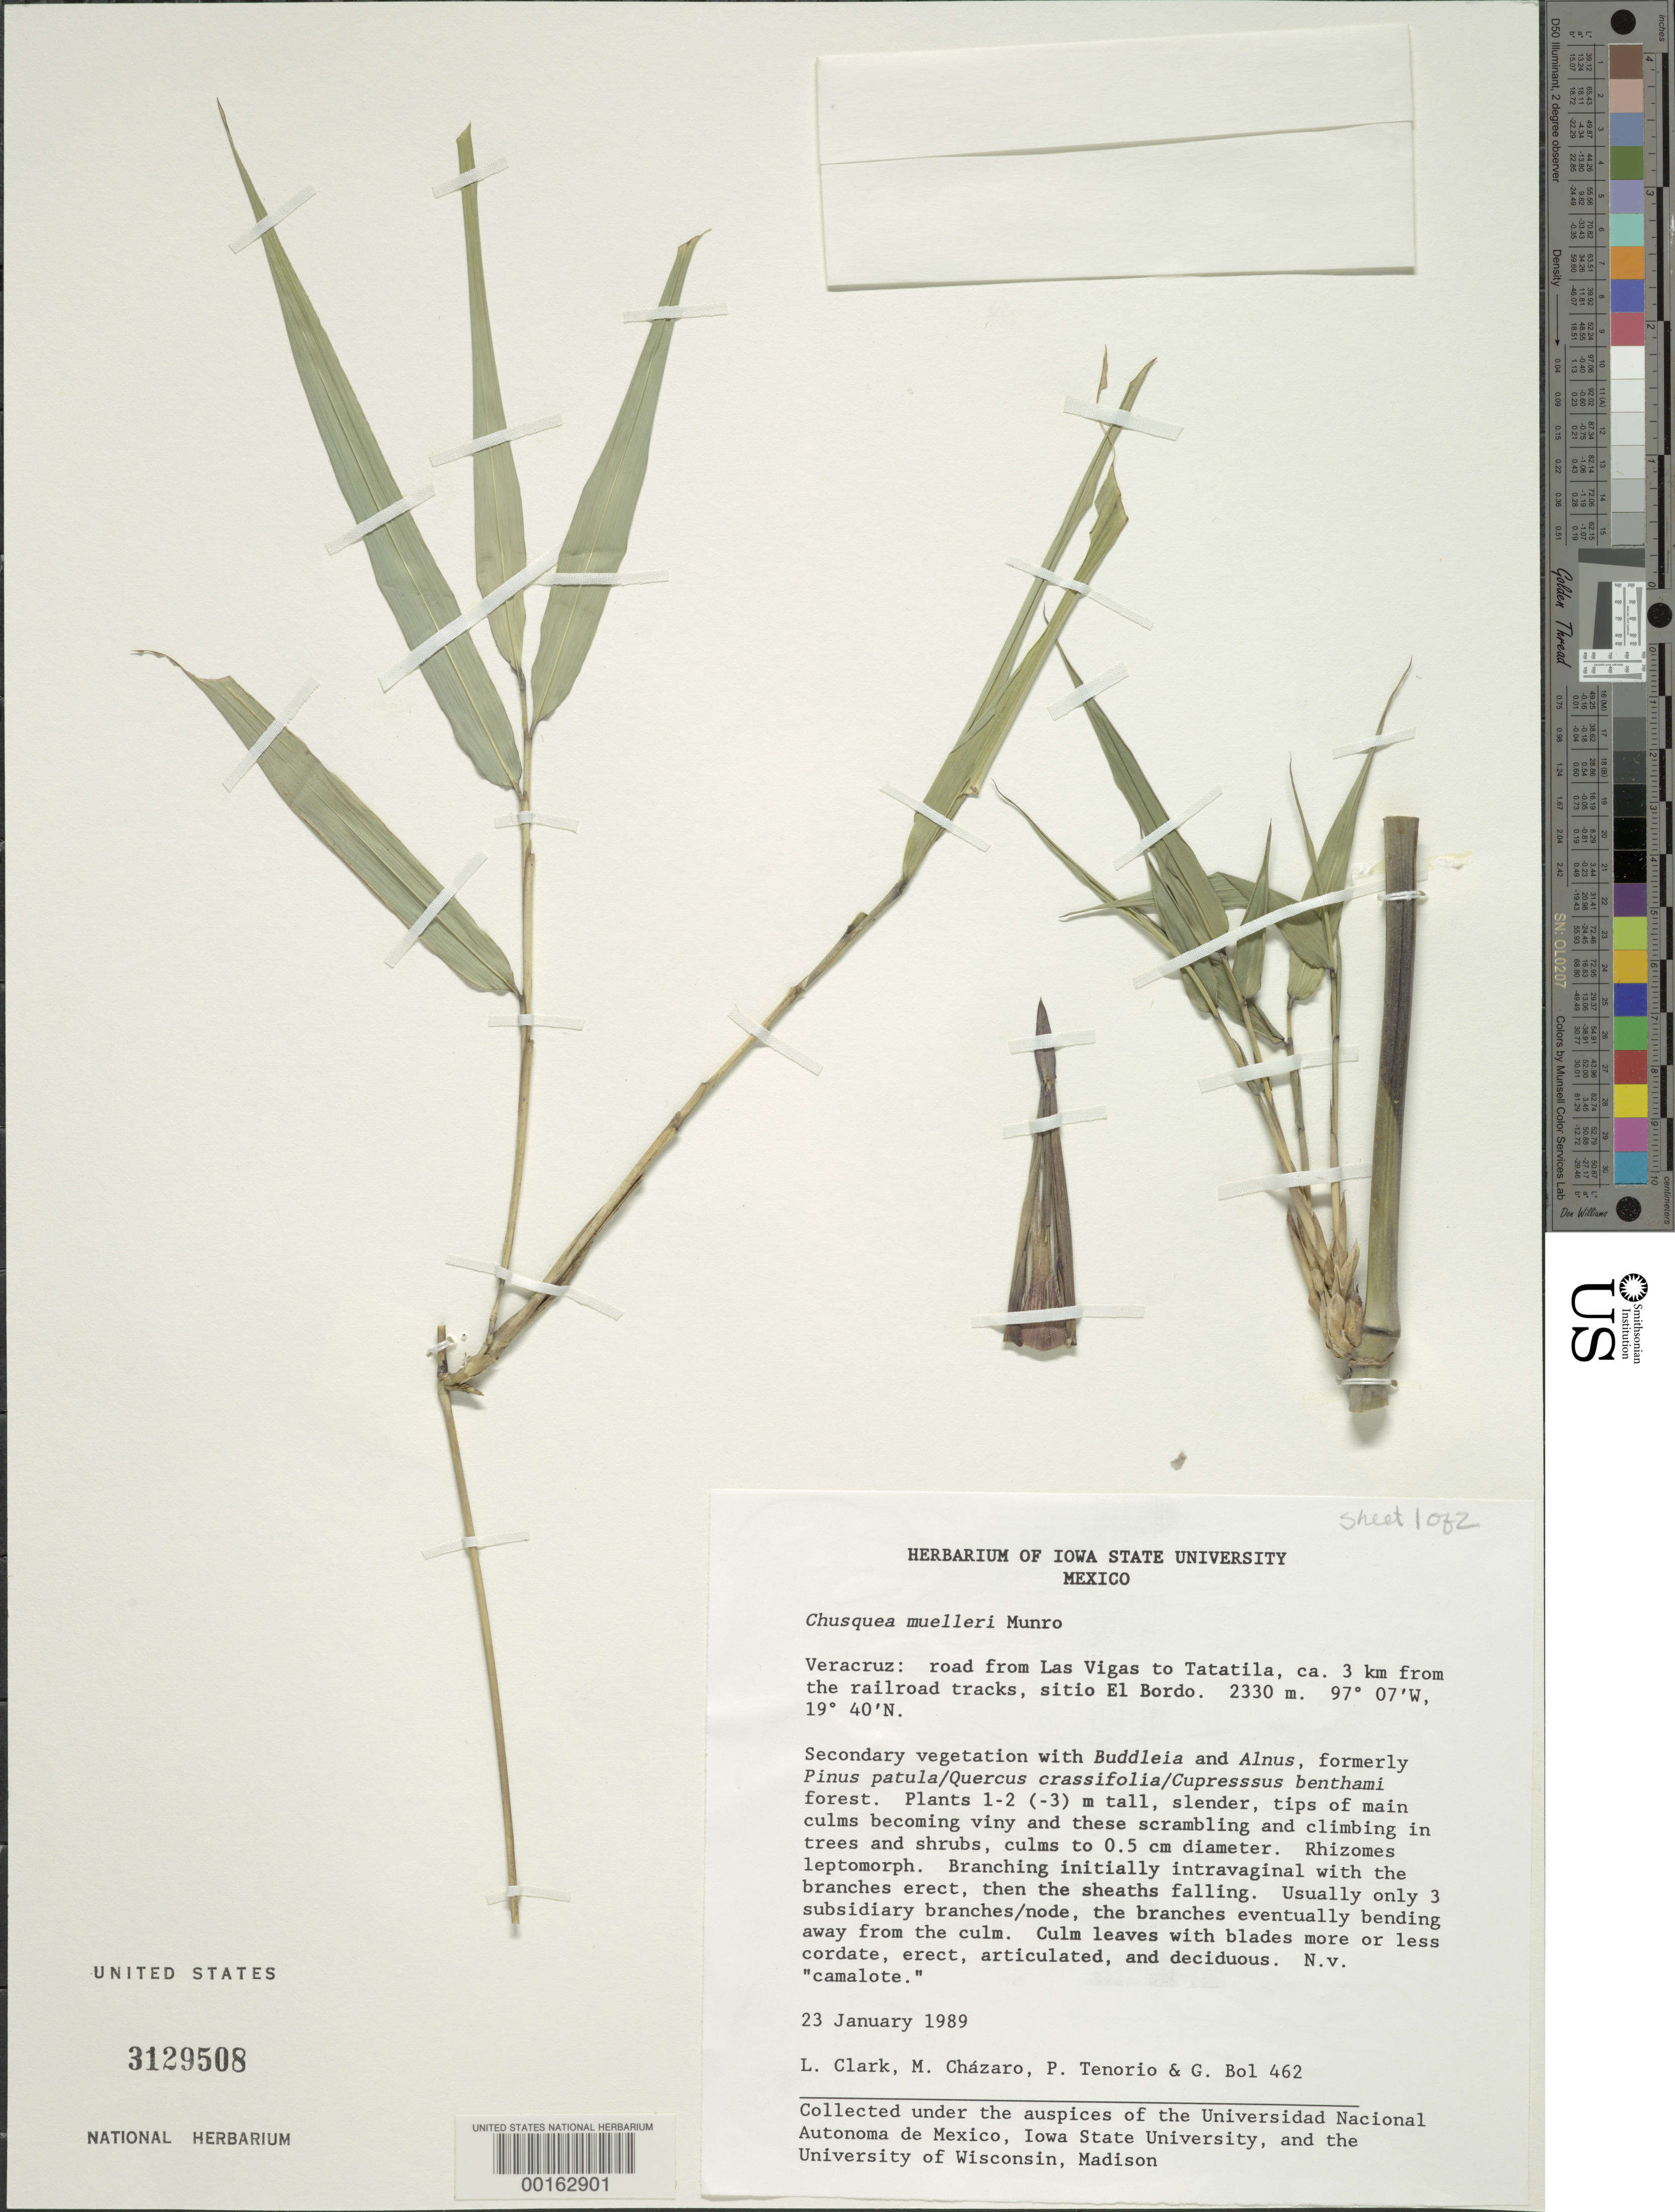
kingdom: Plantae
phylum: Tracheophyta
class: Liliopsida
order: Poales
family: Poaceae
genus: Chusquea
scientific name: Chusquea mulleri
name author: Munro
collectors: L. G. Clark, M. de J. Cházaro Basáñoez, P. Tenorio L. & G. Bol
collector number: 462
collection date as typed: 23 Jan 1989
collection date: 1989-01-23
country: Mexico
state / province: Veracruz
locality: Road from las vigas to tatatila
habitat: Secondary vegetation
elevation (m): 2330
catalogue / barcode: US 3129508